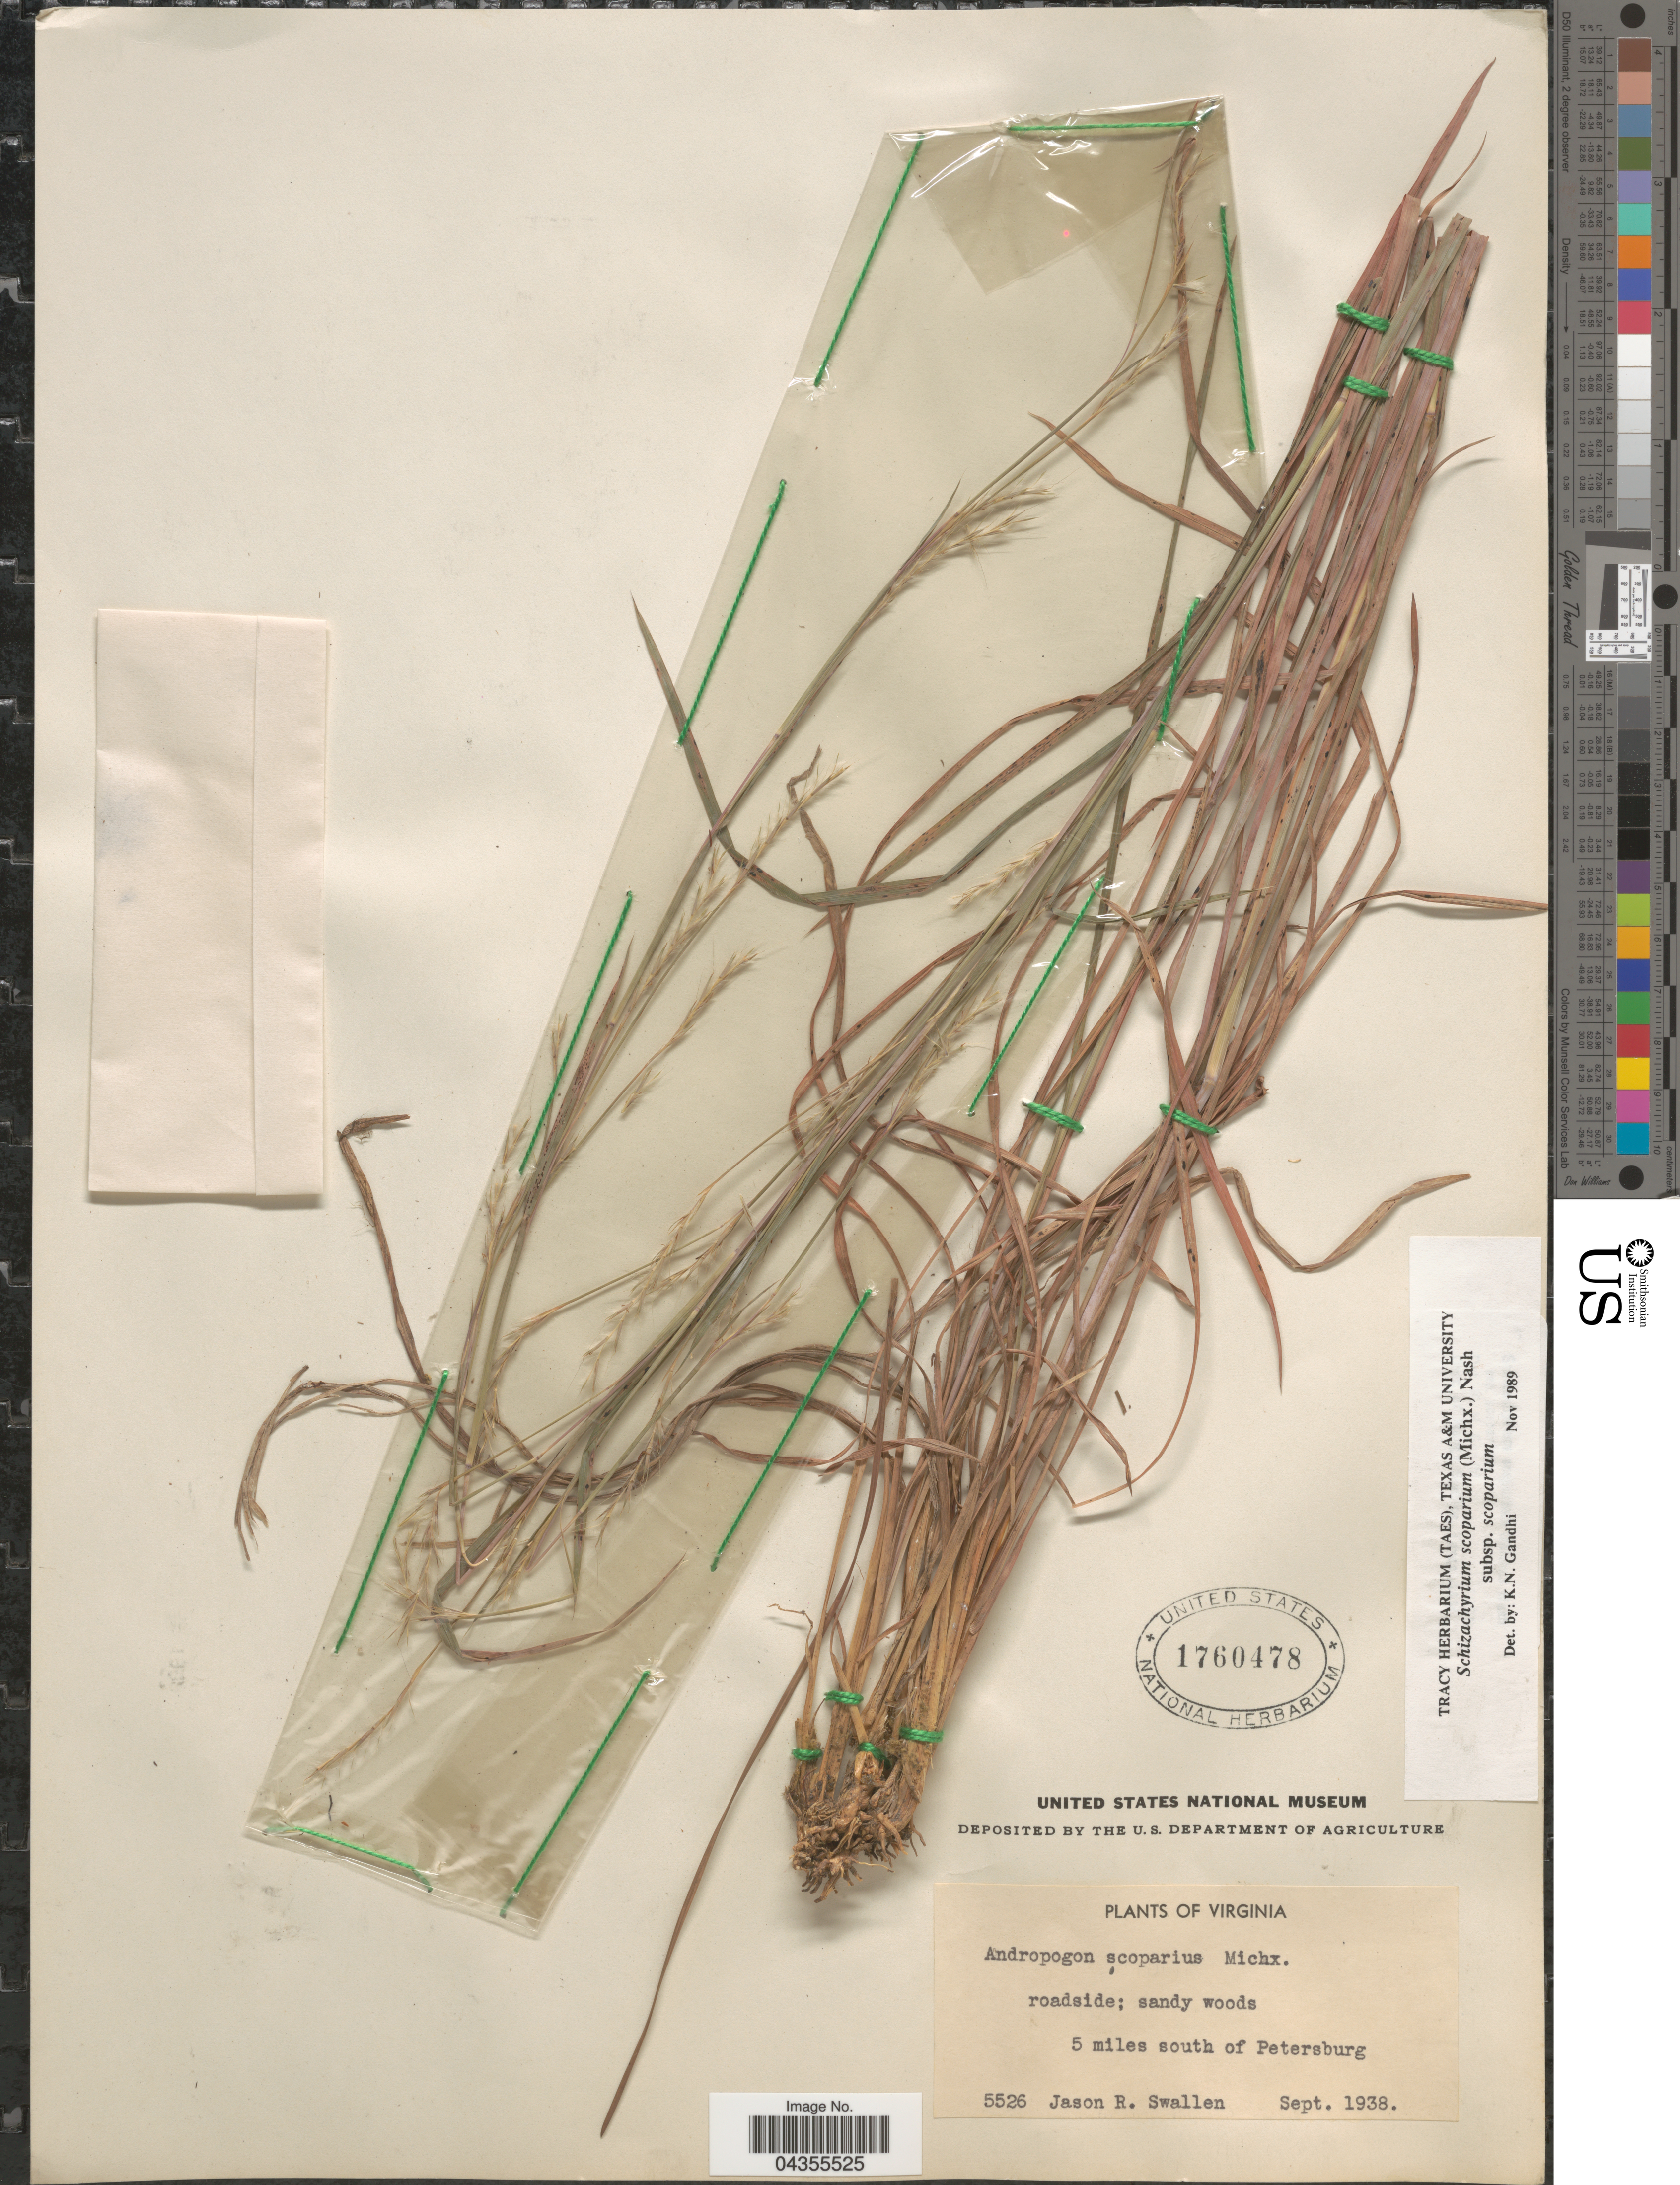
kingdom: Plantae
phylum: Tracheophyta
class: Liliopsida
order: Poales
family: Poaceae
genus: Schizachyrium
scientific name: Schizachyrium scoparium var. scoparium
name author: (Michx.) Nash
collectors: J. R. Swallen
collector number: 5526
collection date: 1938-09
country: United States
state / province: Virginia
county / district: City of Petersburg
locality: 5 miles south of Petersburg.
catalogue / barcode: US 1760478